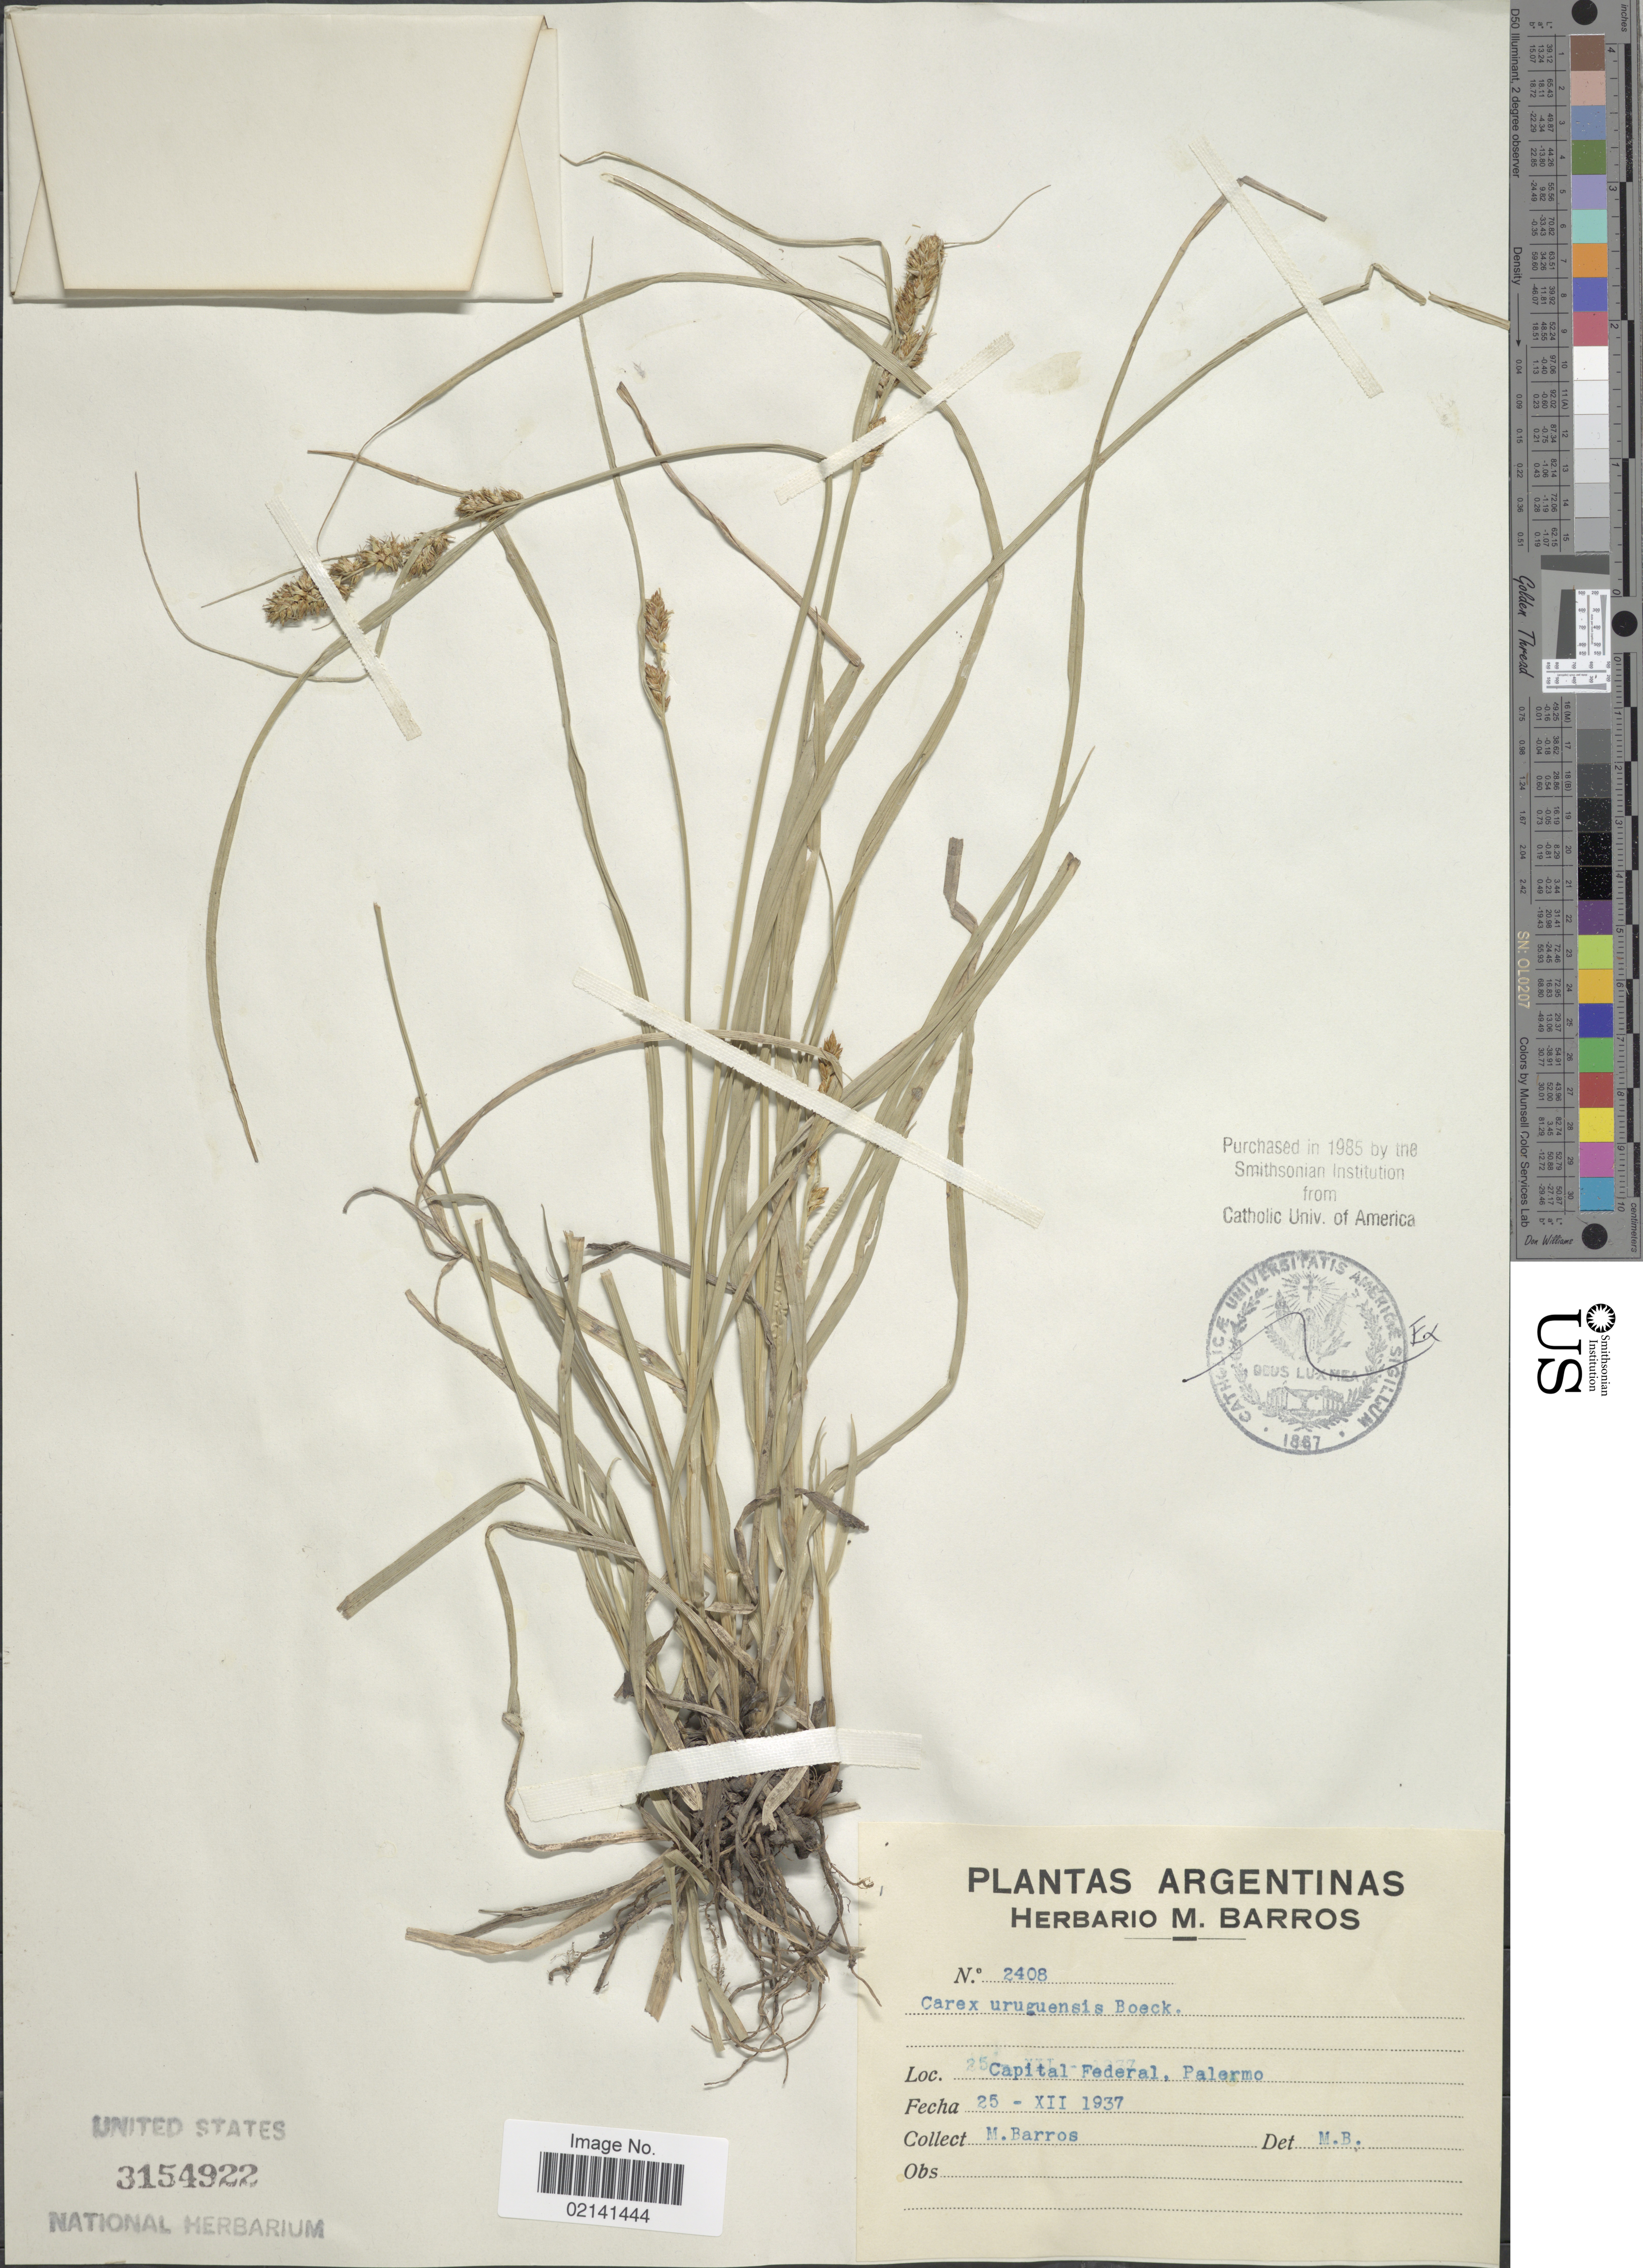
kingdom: Plantae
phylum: Tracheophyta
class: Liliopsida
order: Poales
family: Cyperaceae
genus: Carex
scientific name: Carex uruguensis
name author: Boeckeler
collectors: M. Barros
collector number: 2408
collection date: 1937-12-25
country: Argentina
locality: Capital Federal, Palermo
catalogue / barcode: US 3154922